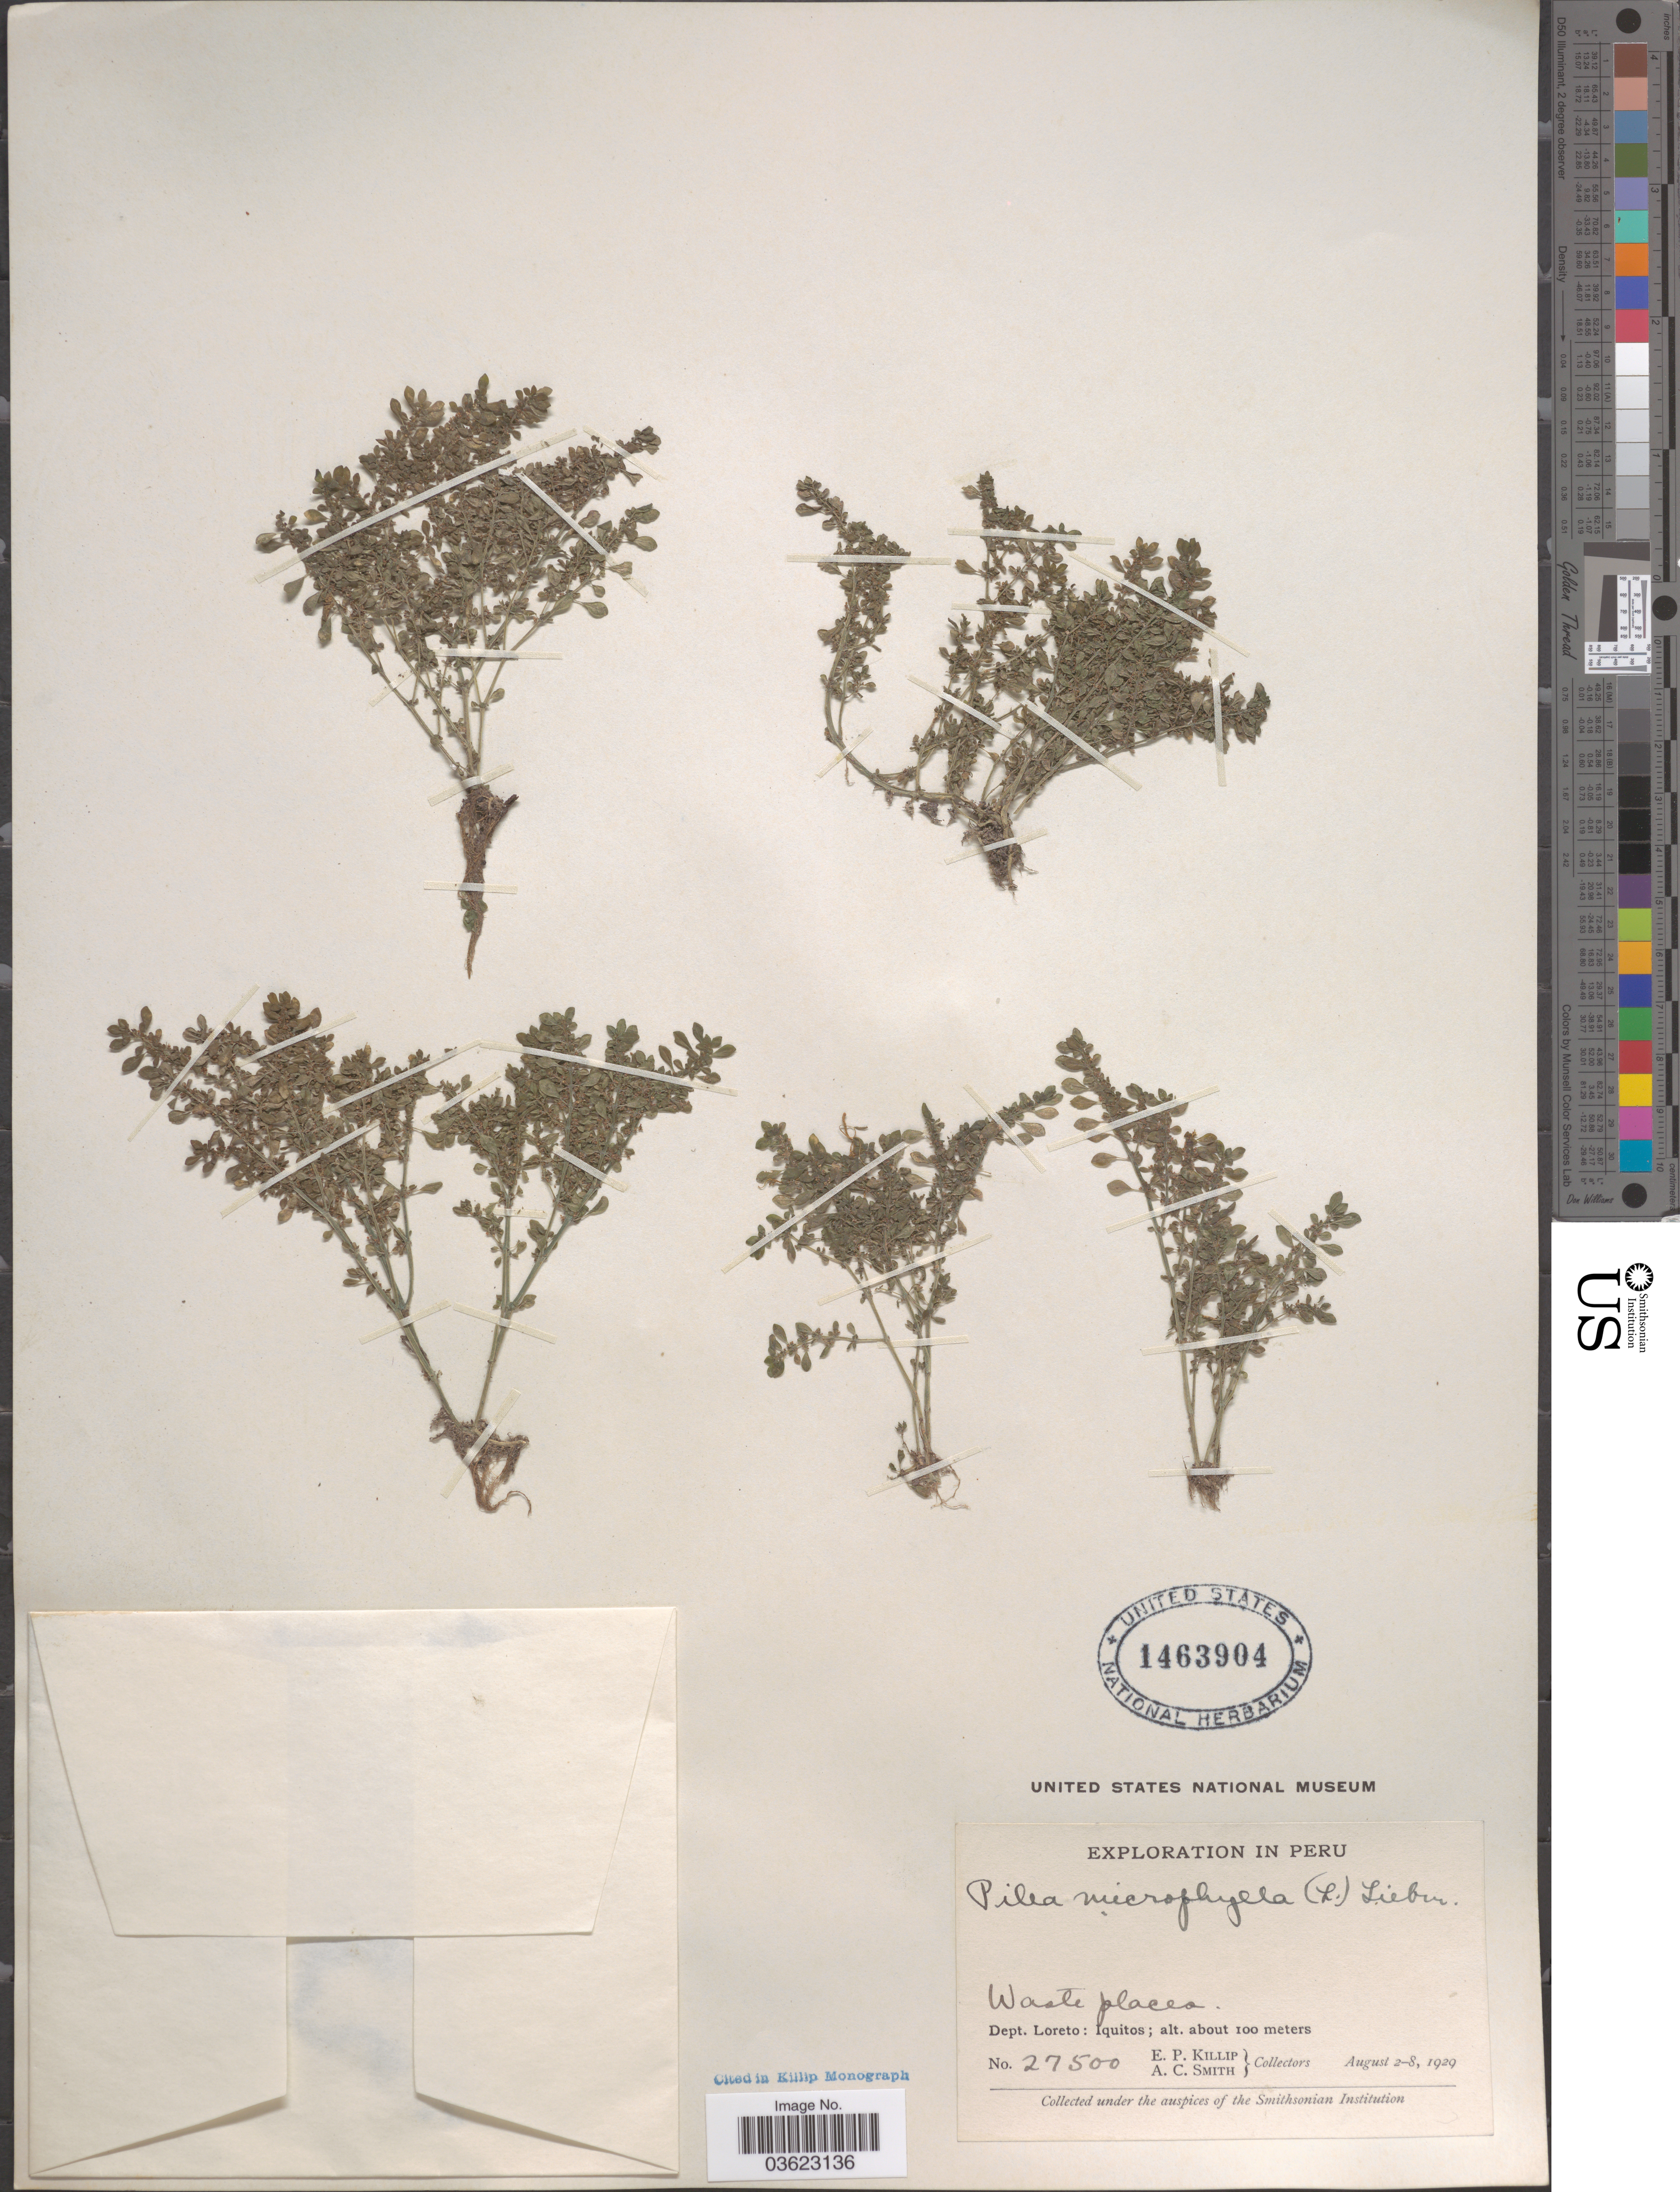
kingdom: Plantae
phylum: Tracheophyta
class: Magnoliopsida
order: Rosales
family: Urticaceae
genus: Pilea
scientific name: Pilea microphylla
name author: (L.) Liebm.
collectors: E. P. Killip & A. C. Smith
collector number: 27500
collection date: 1929-08-02/1929-08-08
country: Peru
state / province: Loreto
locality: Dept. Loreto: Iquitos.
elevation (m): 100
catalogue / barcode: US 1463904